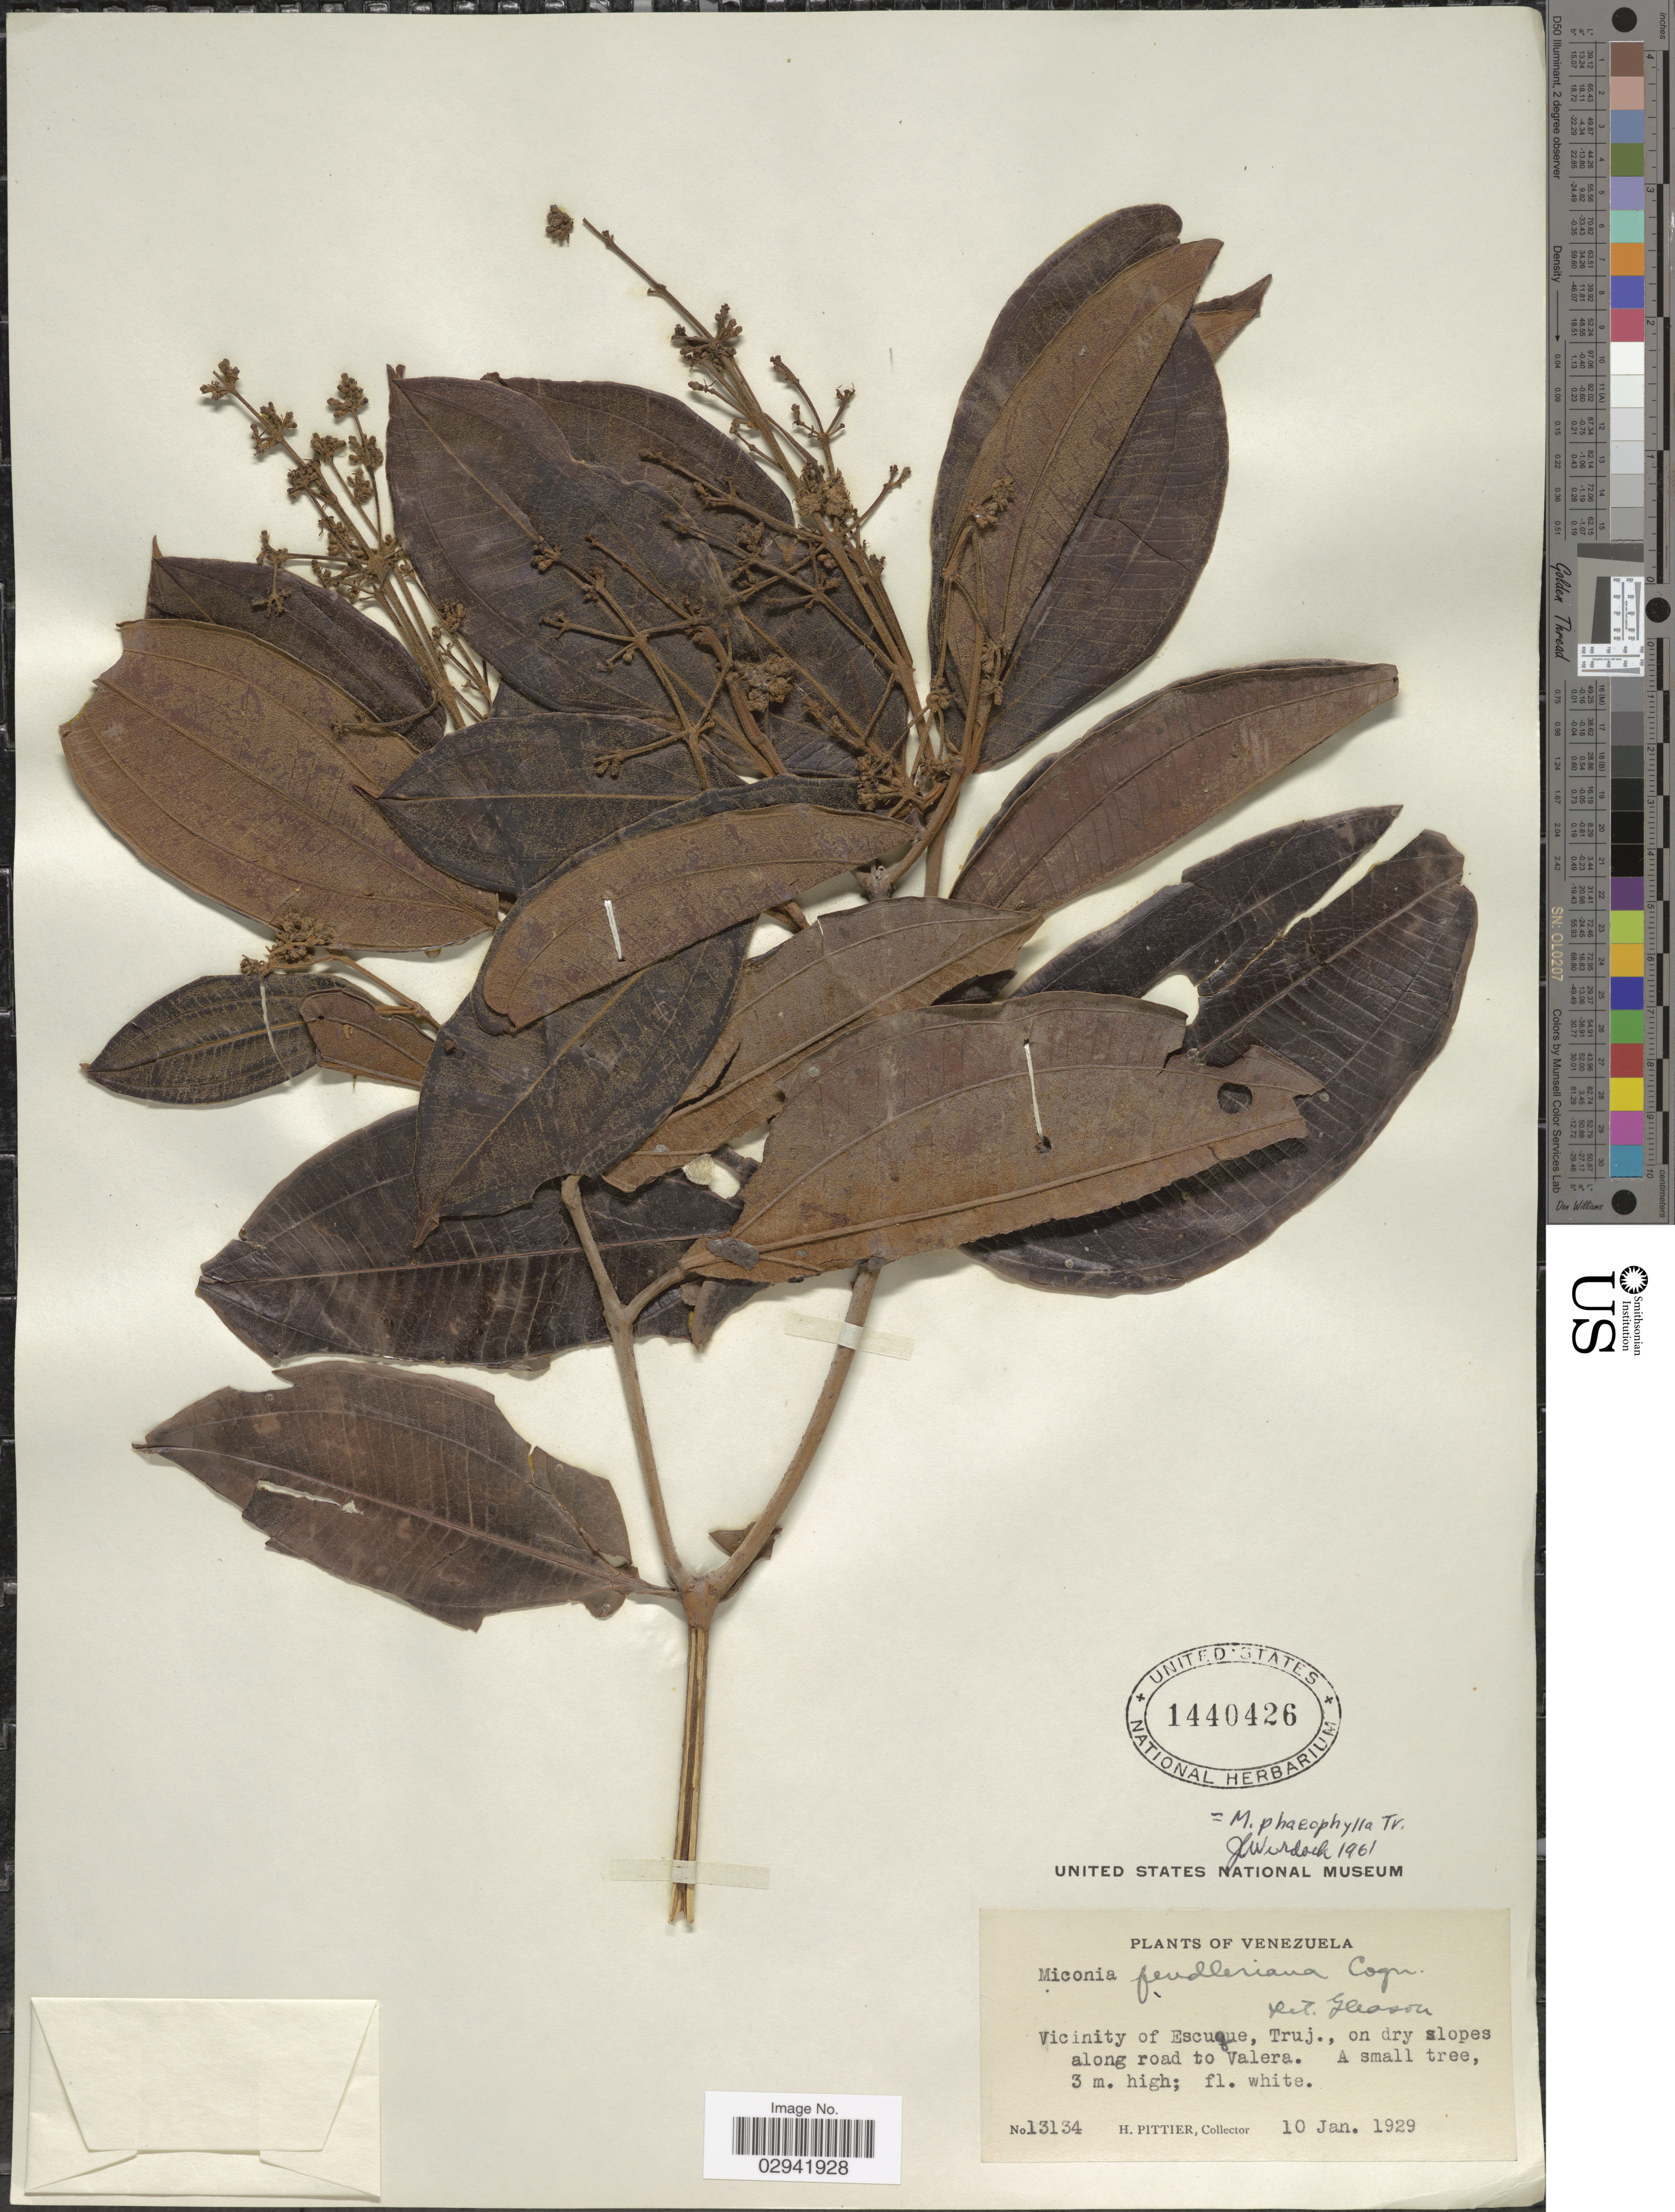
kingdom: Plantae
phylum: Tracheophyta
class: Magnoliopsida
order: Myrtales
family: Melastomataceae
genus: Miconia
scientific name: Miconia phaeophylla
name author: Triana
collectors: H. F. Pittier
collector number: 13134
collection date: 1929-01-10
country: Venezuela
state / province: Trujillo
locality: Vicinity of Escuque, Truj., on dry slopes along road to Valera.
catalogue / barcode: US 1440426